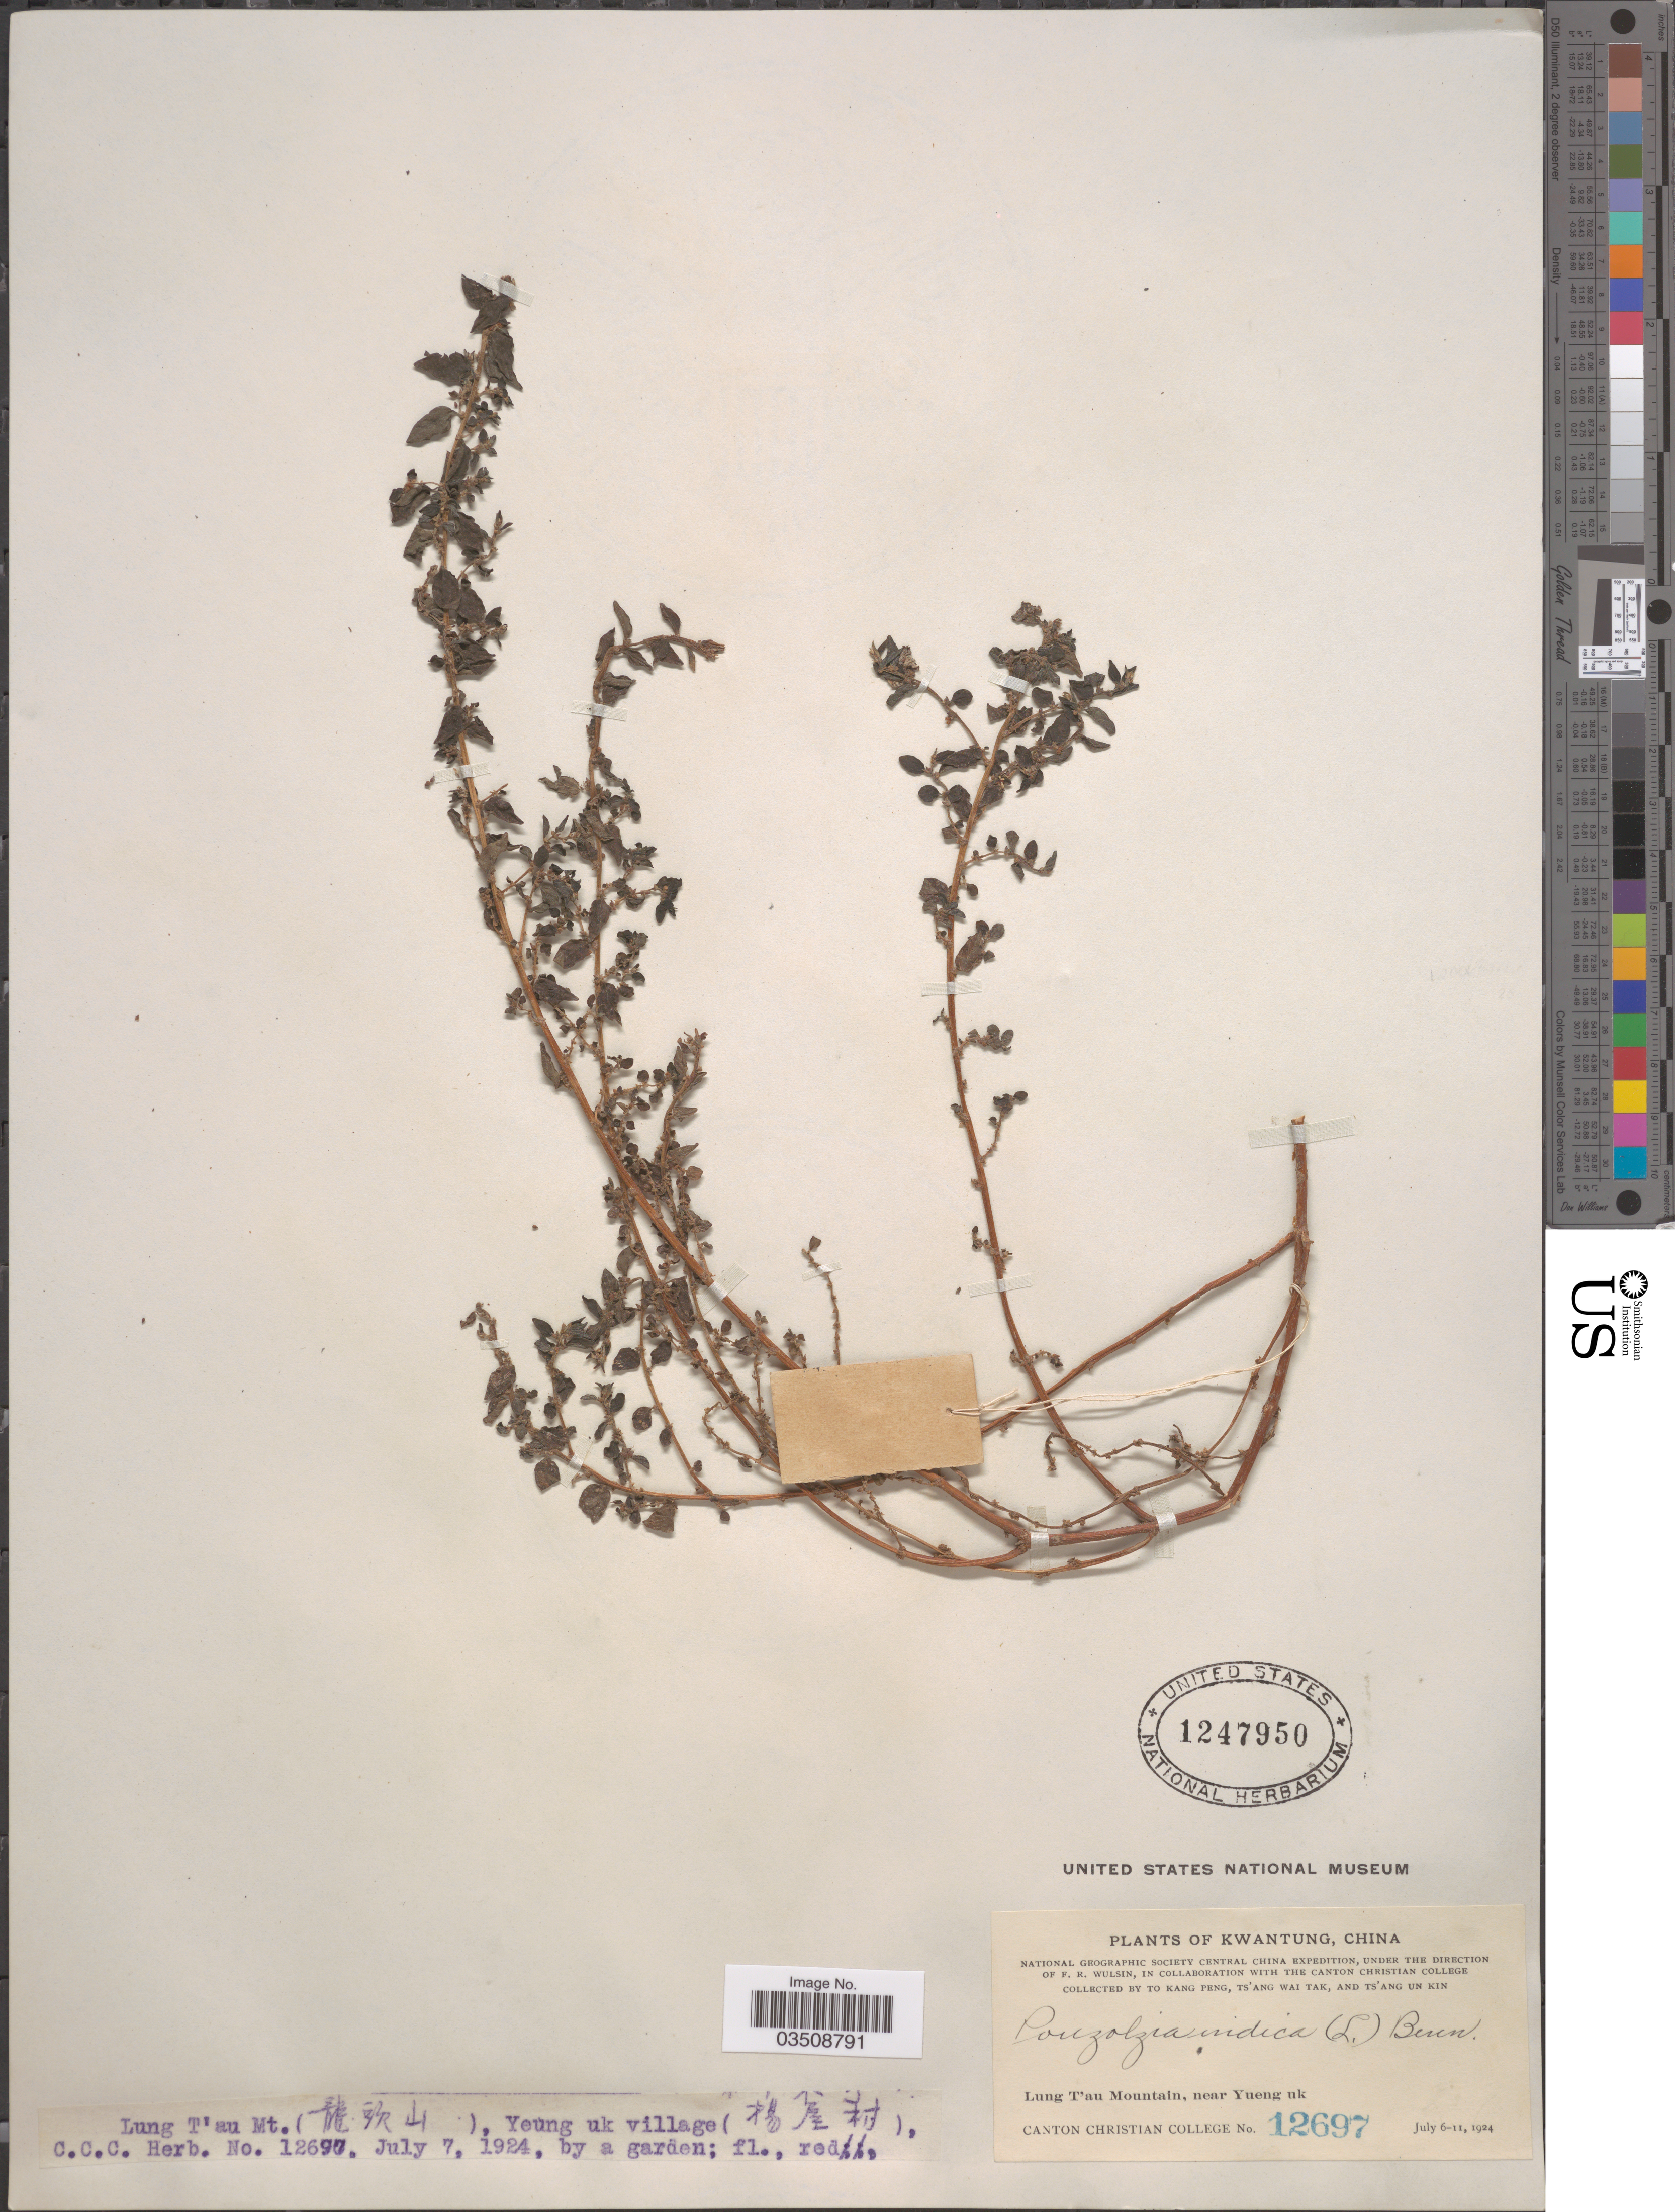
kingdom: Plantae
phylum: Tracheophyta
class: Magnoliopsida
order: Rosales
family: Urticaceae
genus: Pouzolzia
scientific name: Pouzolzia zeylanica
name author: (L.) Benn.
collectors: Kang Peng To, W. T. Tsang & Ts' Ang Un Kin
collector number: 12697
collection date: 1924-07-07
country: China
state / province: Guangdong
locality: Kwantung. Lung T'au Mountain (X), near Yeung uk village (X).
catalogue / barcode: US 1247950